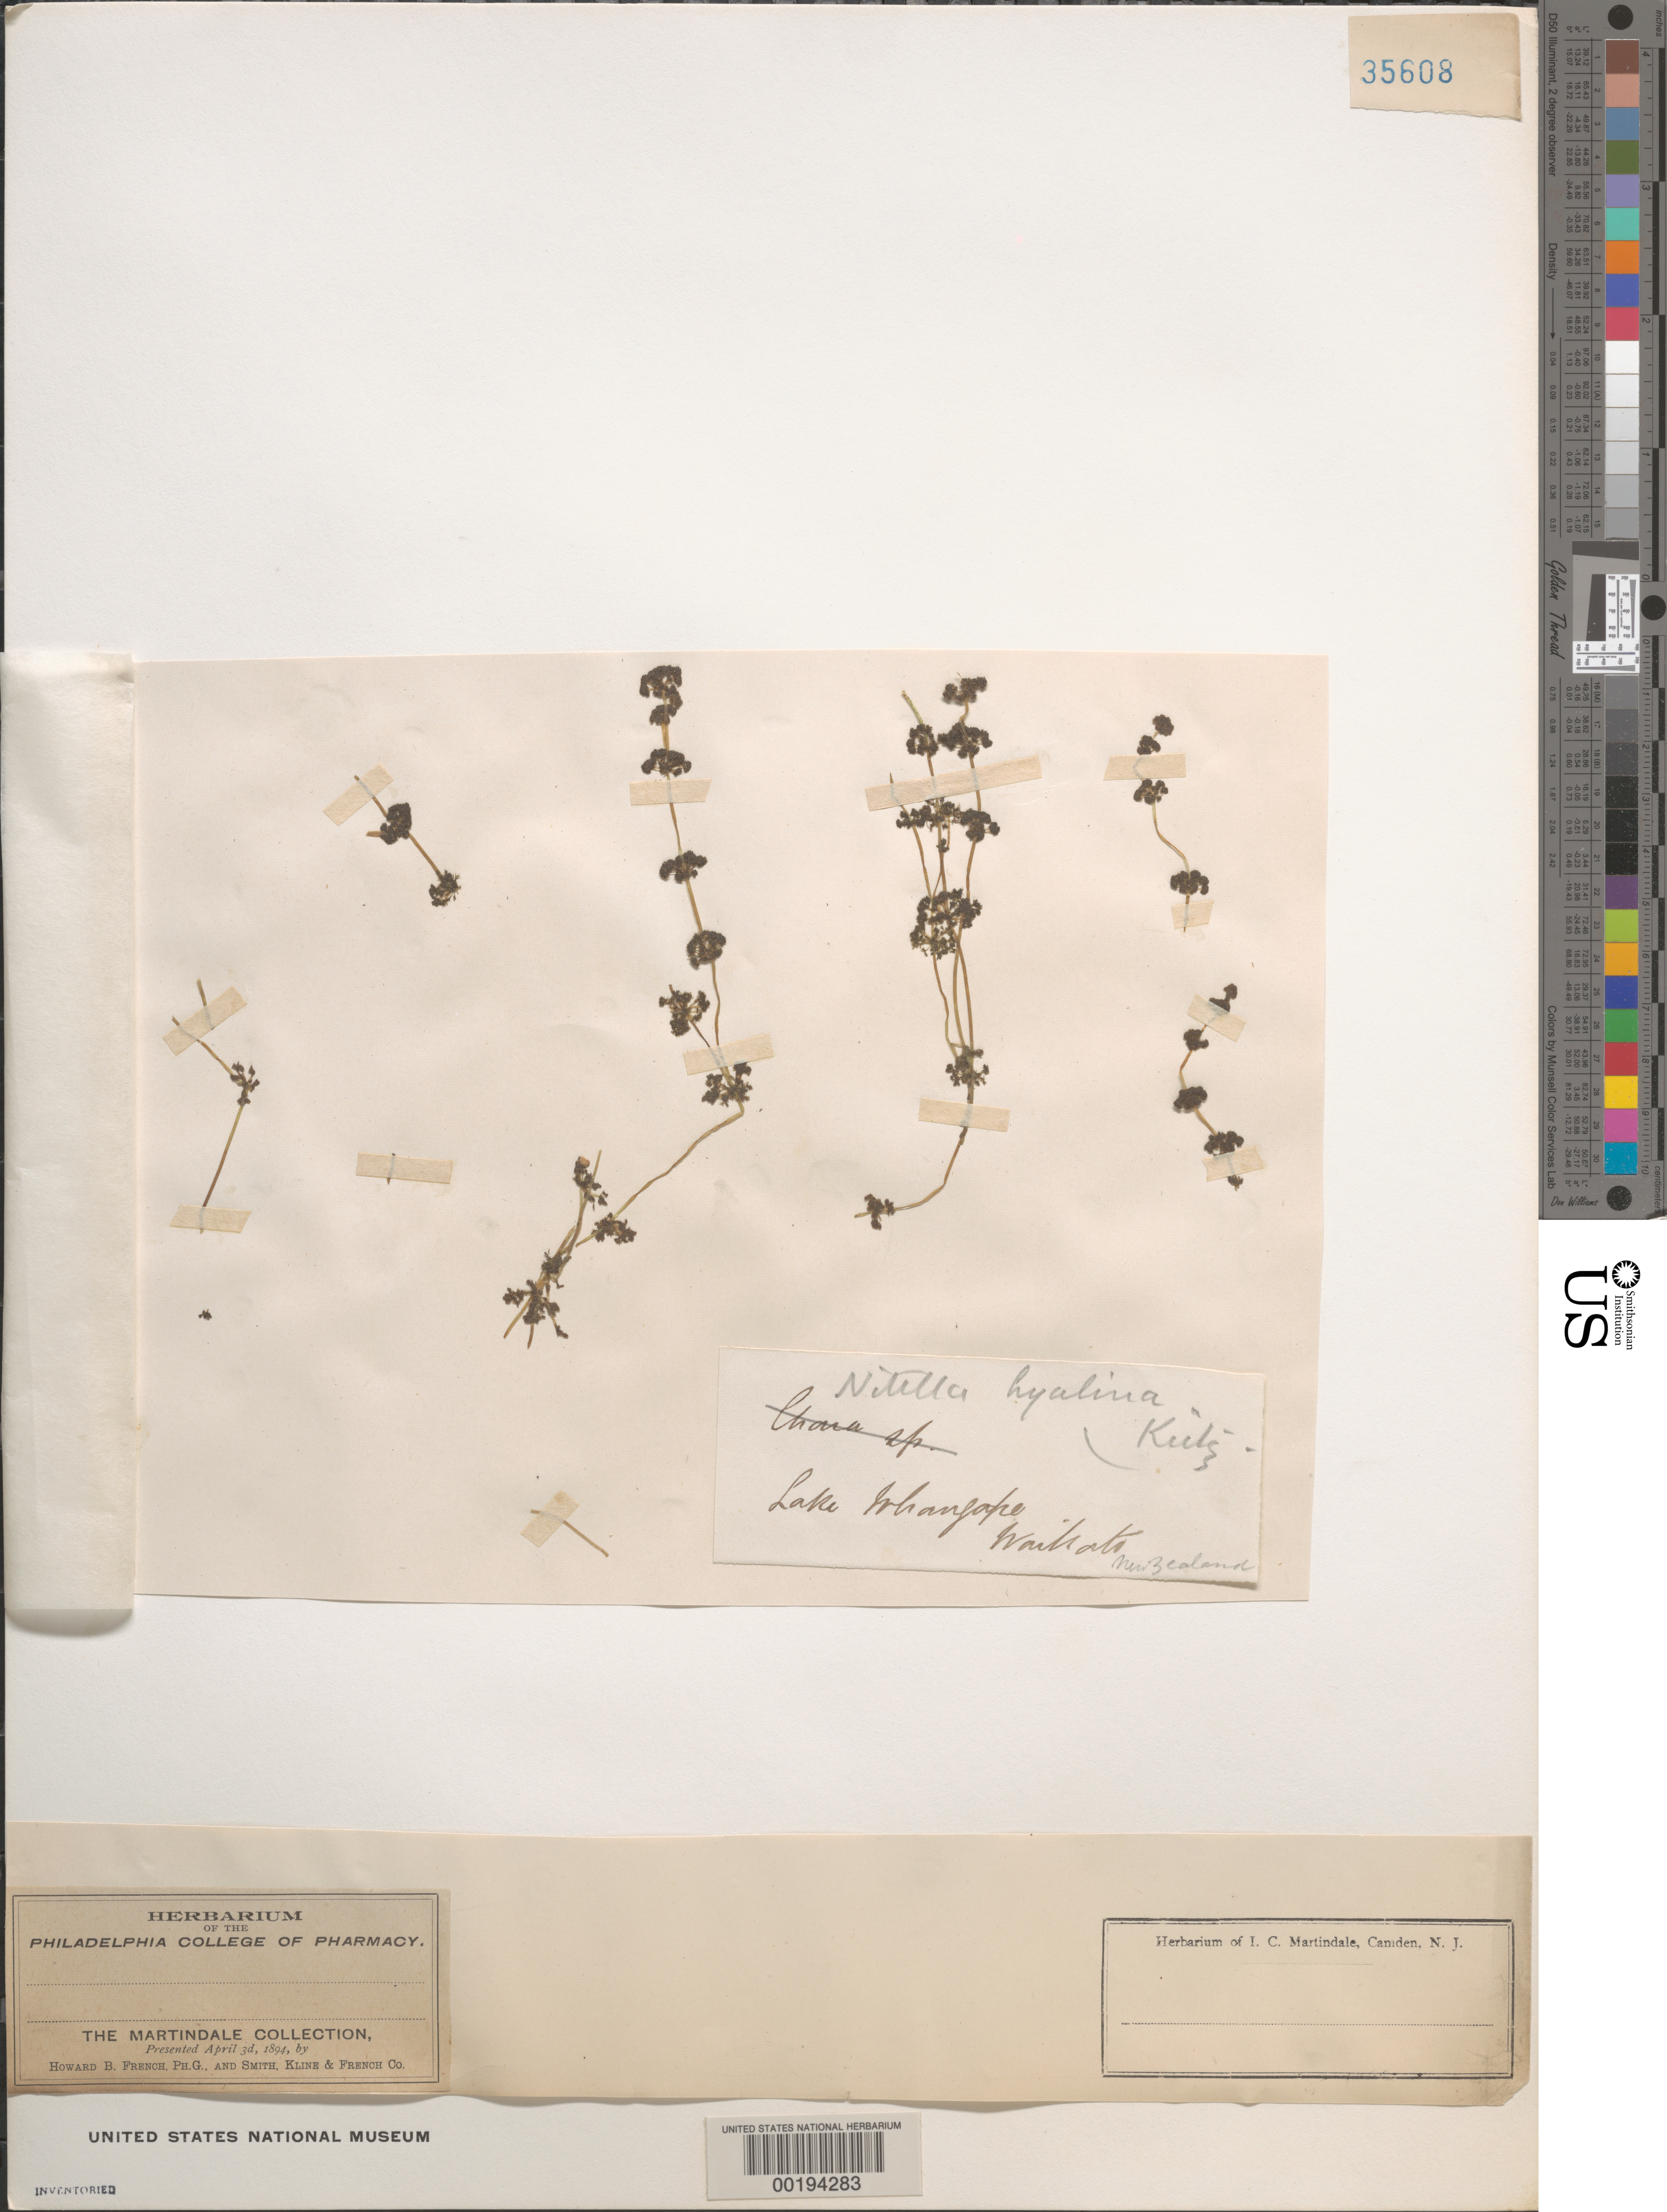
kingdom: Plantae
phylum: Charophyta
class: Charophyceae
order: Charales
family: Characeae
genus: Nitella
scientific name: Nitella hyalina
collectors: I. Martindale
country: New Zealand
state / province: Waikato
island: North Island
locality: Lake Whangape, Waikato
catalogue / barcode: US 35608